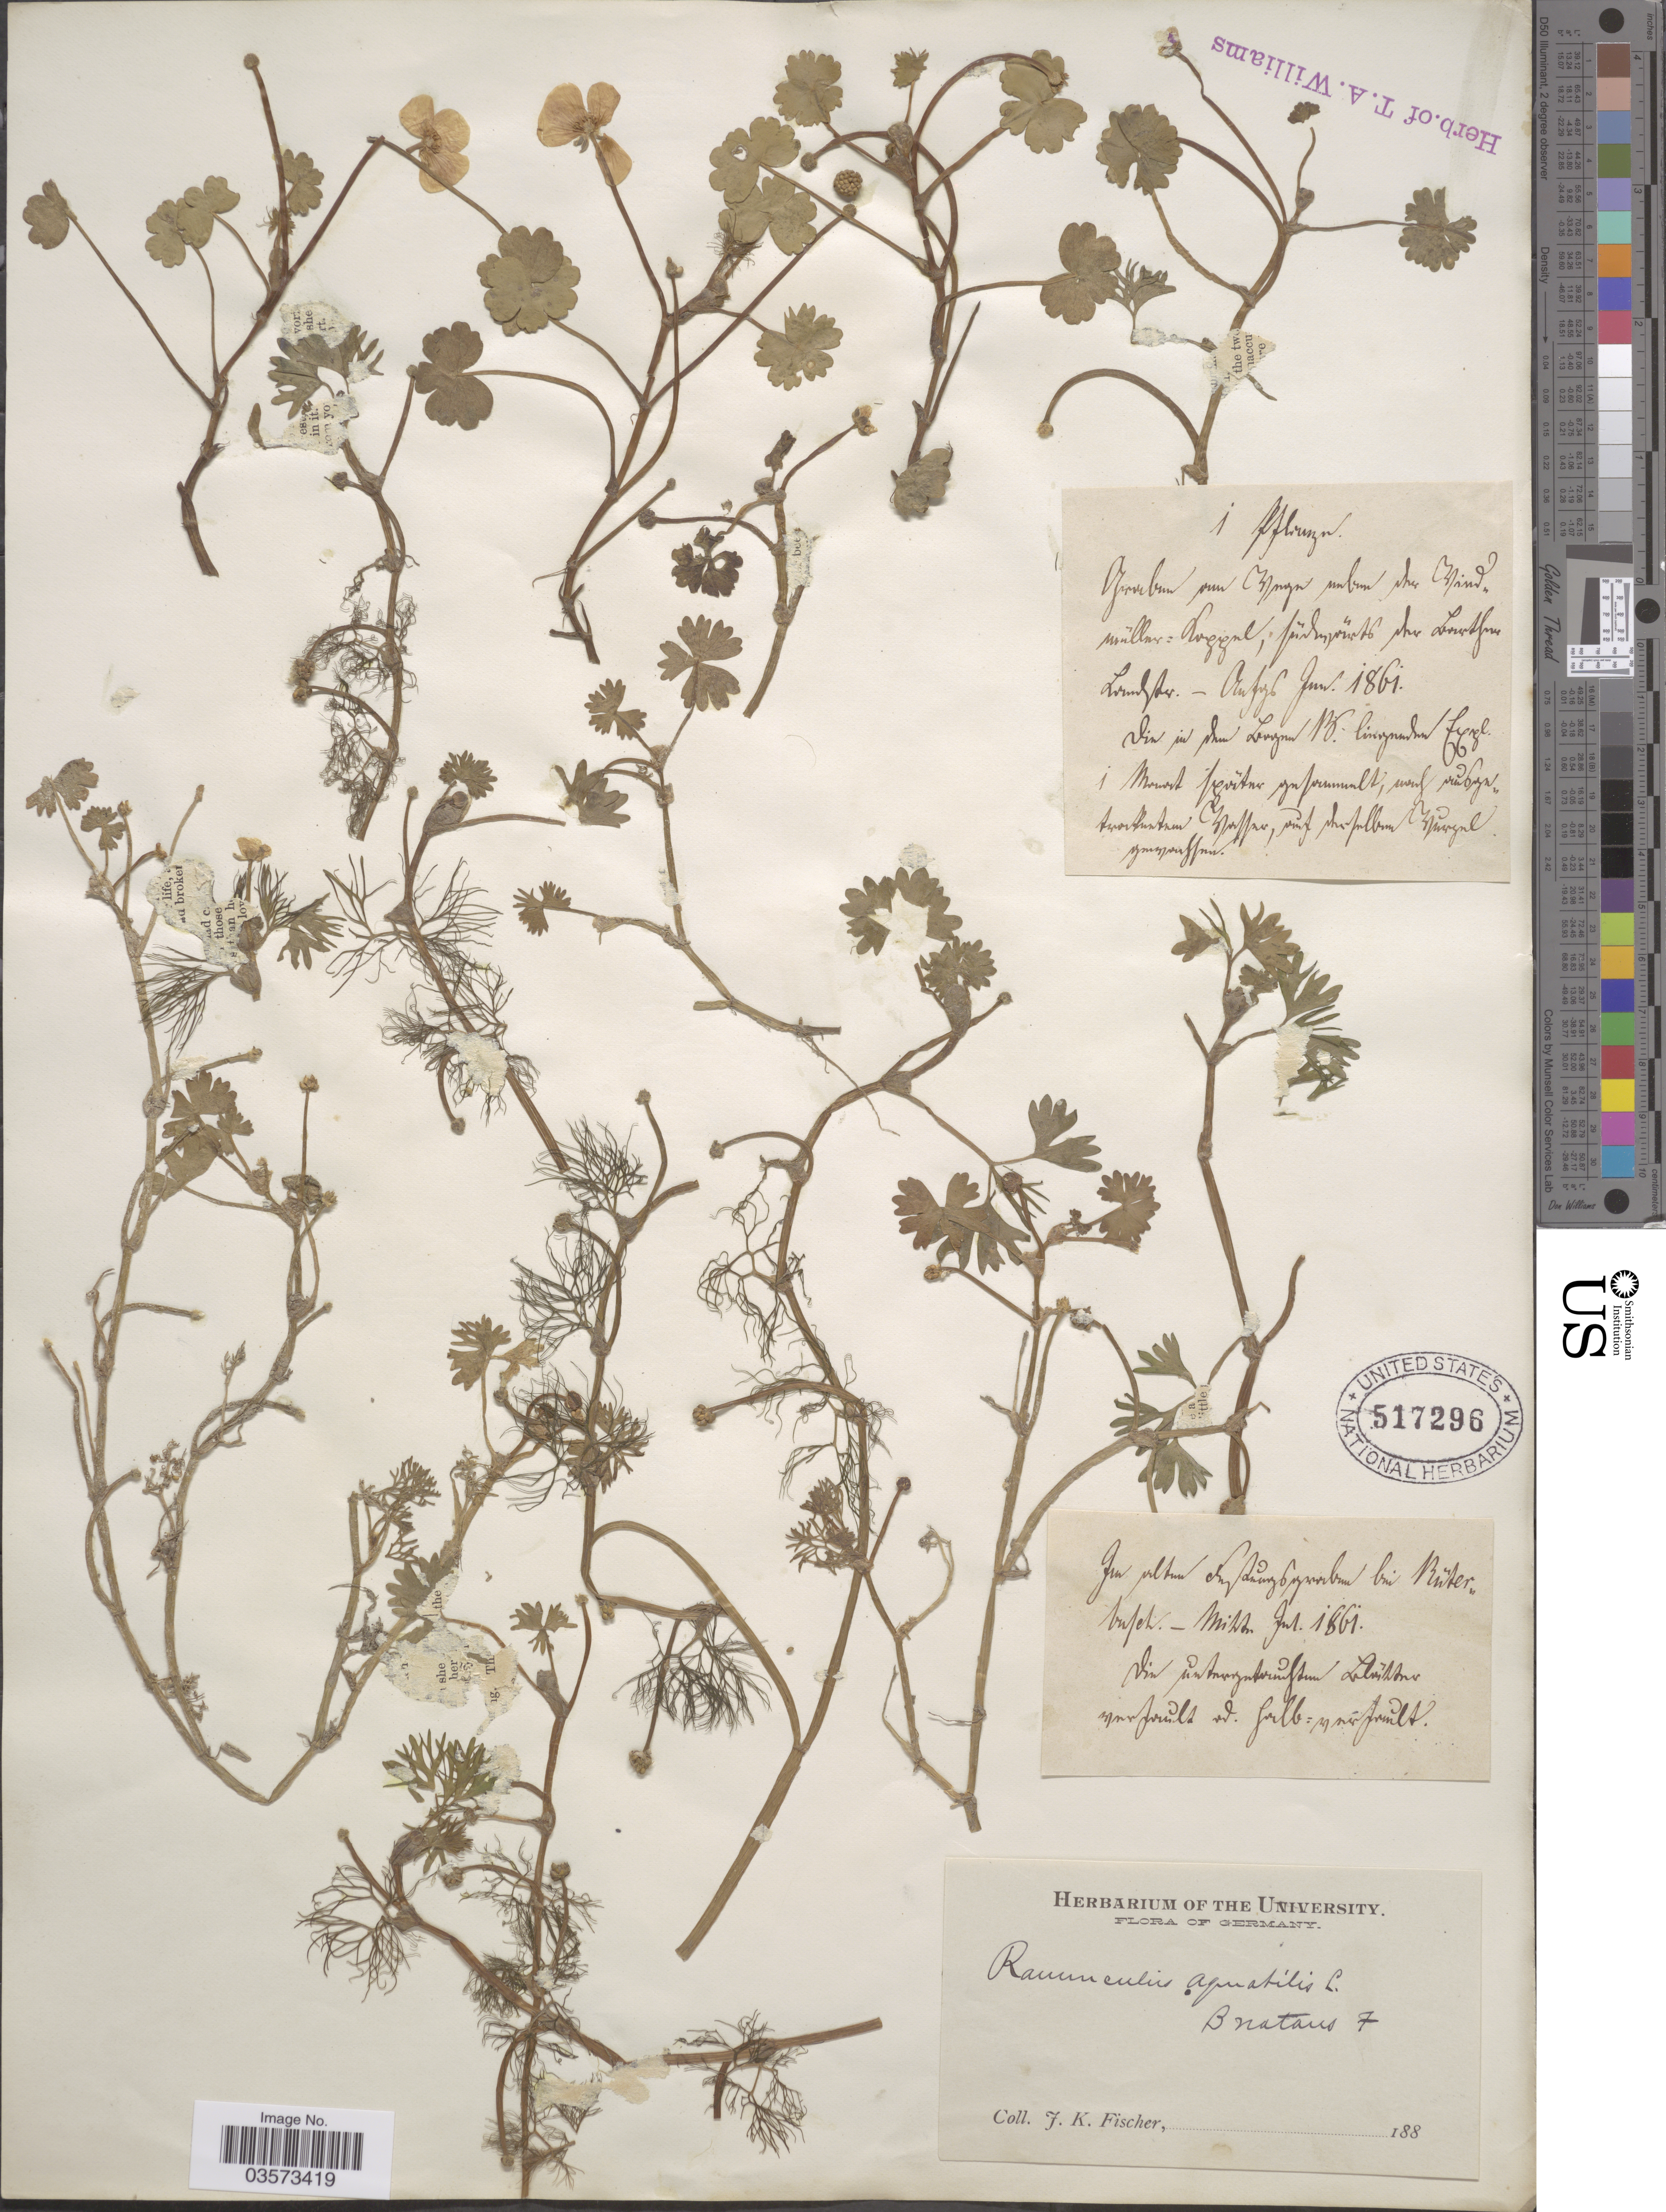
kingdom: Plantae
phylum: Tracheophyta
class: Magnoliopsida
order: Ranunculales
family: Ranunculaceae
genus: Ranunculus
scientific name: Ranunculus aquatilis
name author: L.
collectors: J. Fischer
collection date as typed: Mitten Jul. 1861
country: Germany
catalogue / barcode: US 517296